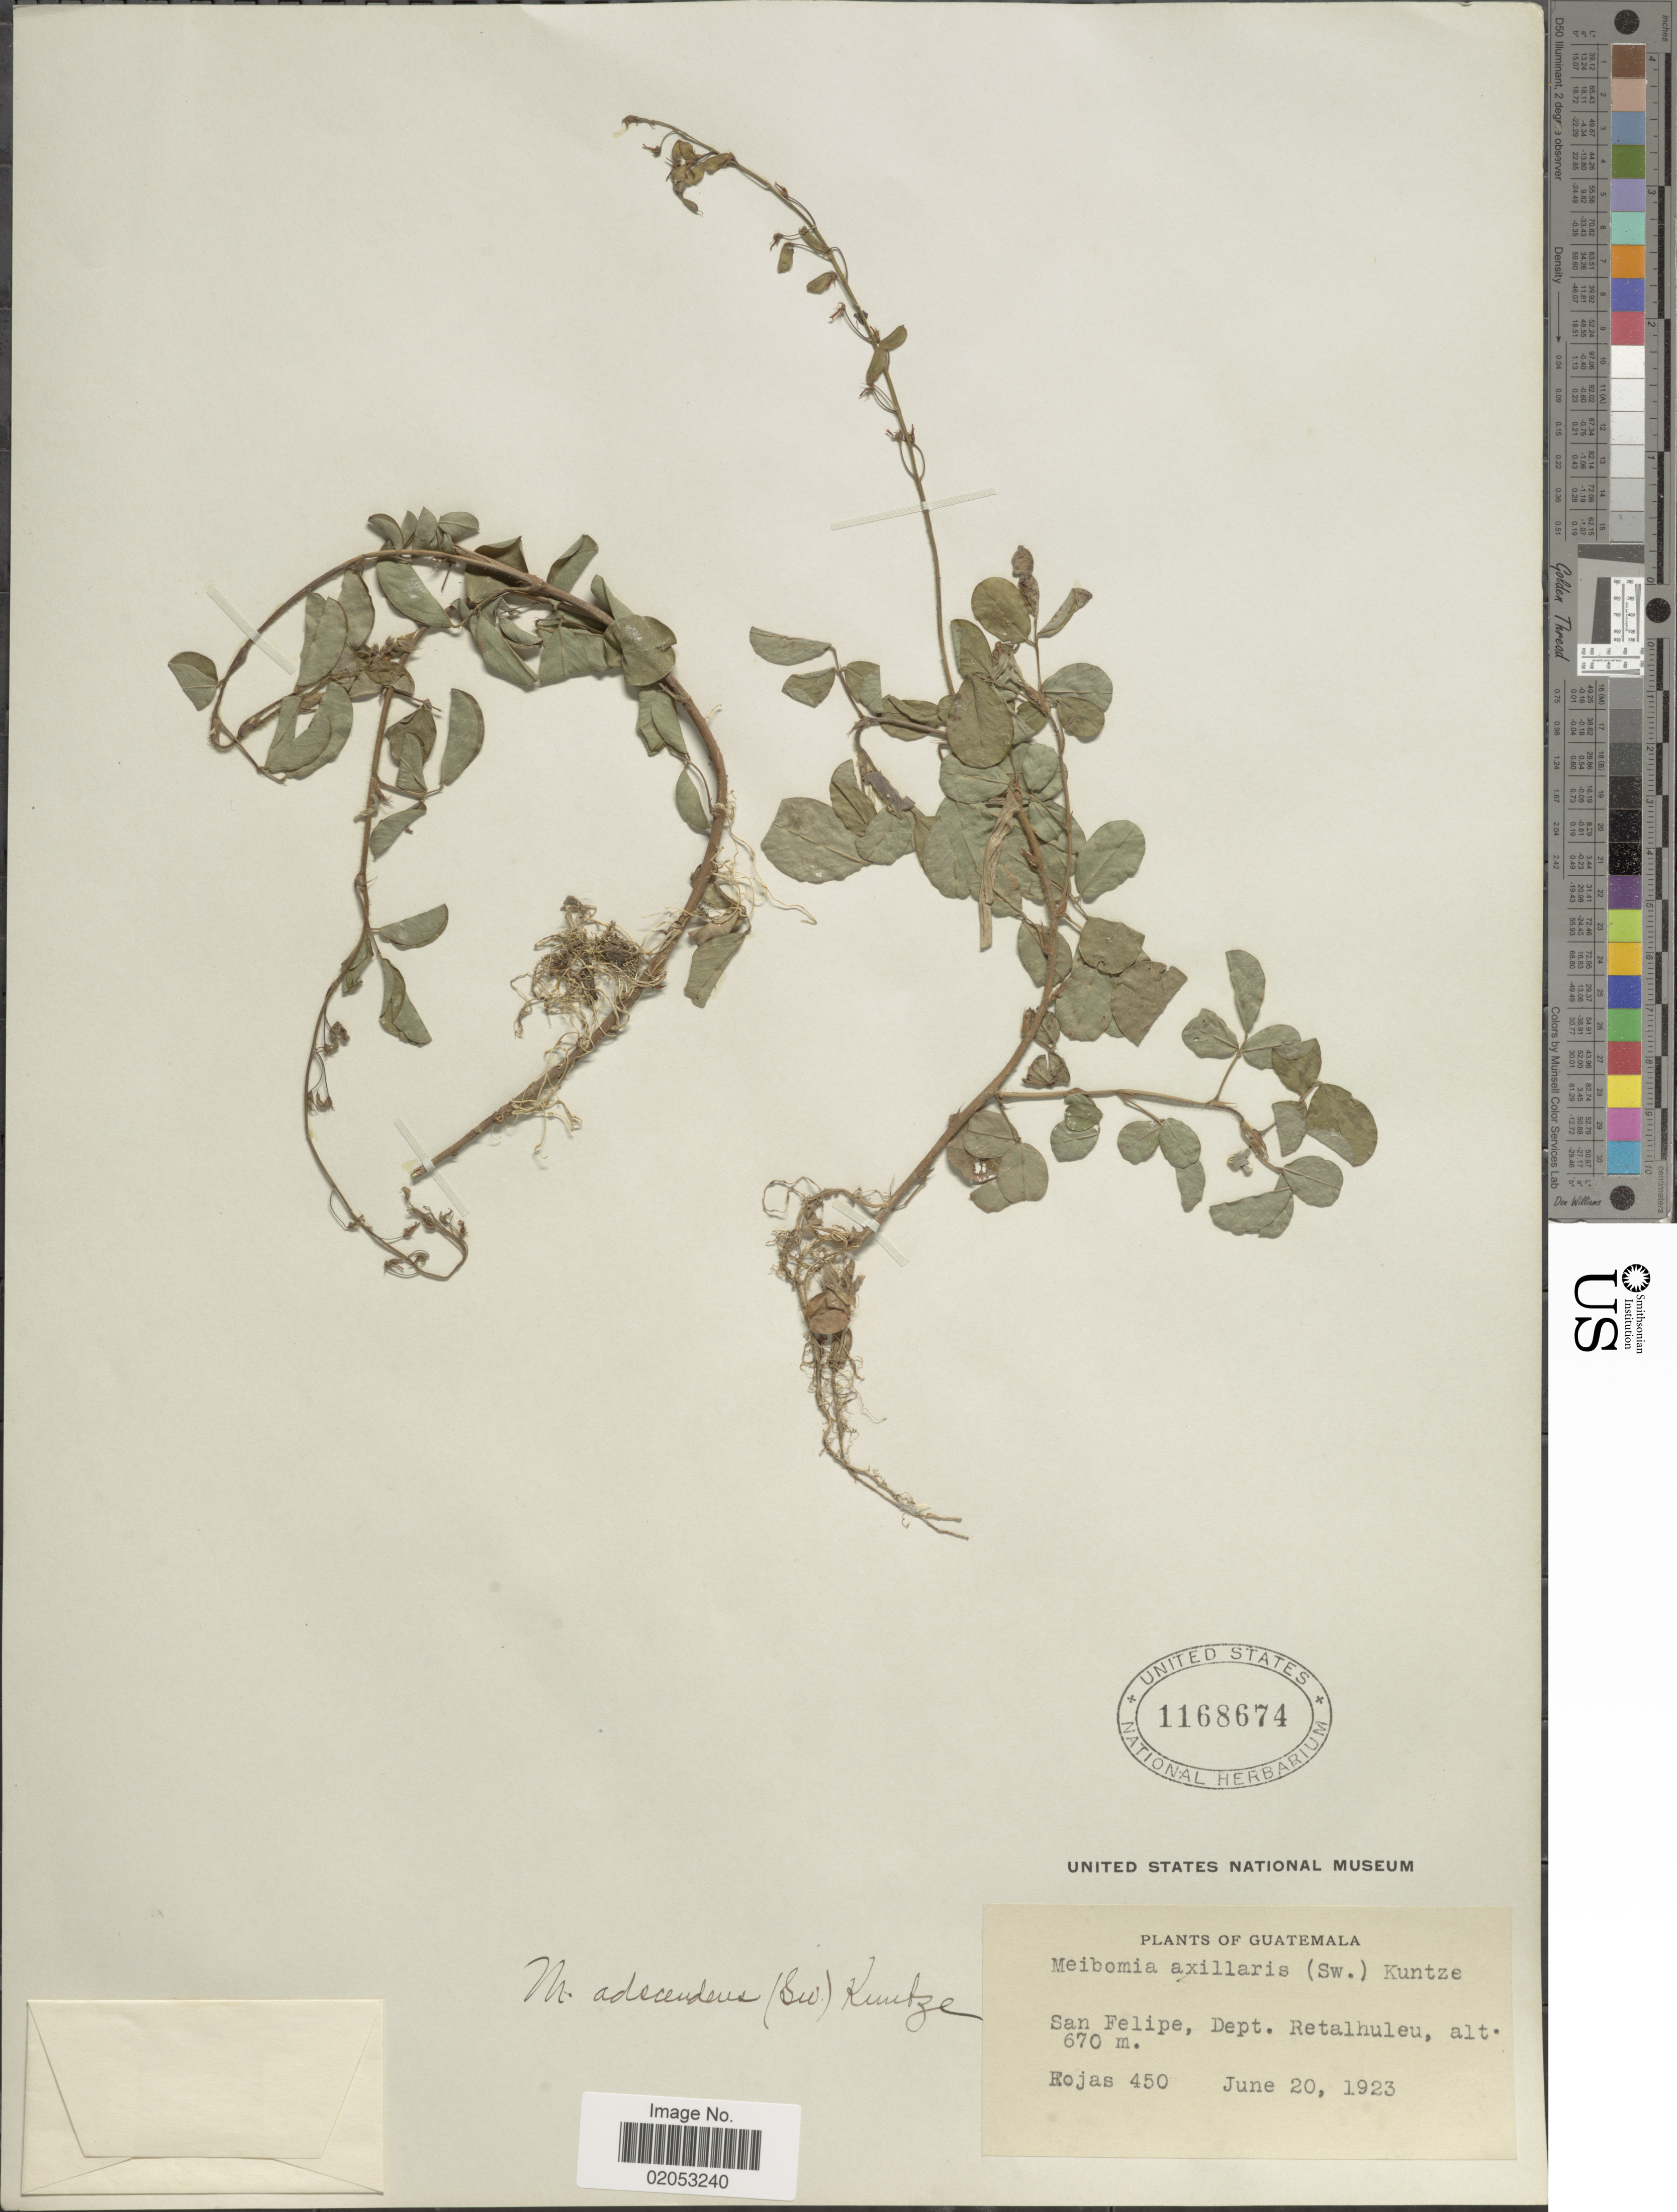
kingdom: Plantae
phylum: Tracheophyta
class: Magnoliopsida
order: Fabales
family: Fabaceae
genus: Grona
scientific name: Grona adscendens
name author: (Sw.) H. Ohashi & K. Ohashi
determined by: Strong, Mark T., (BOT), Smithsonian Institution - National Museum of Natural History (UNITED STATES)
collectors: Rojas, --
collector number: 450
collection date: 1923-06-20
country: Guatemala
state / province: Retalhuleu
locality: San Felipe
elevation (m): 670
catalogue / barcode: US 1168674